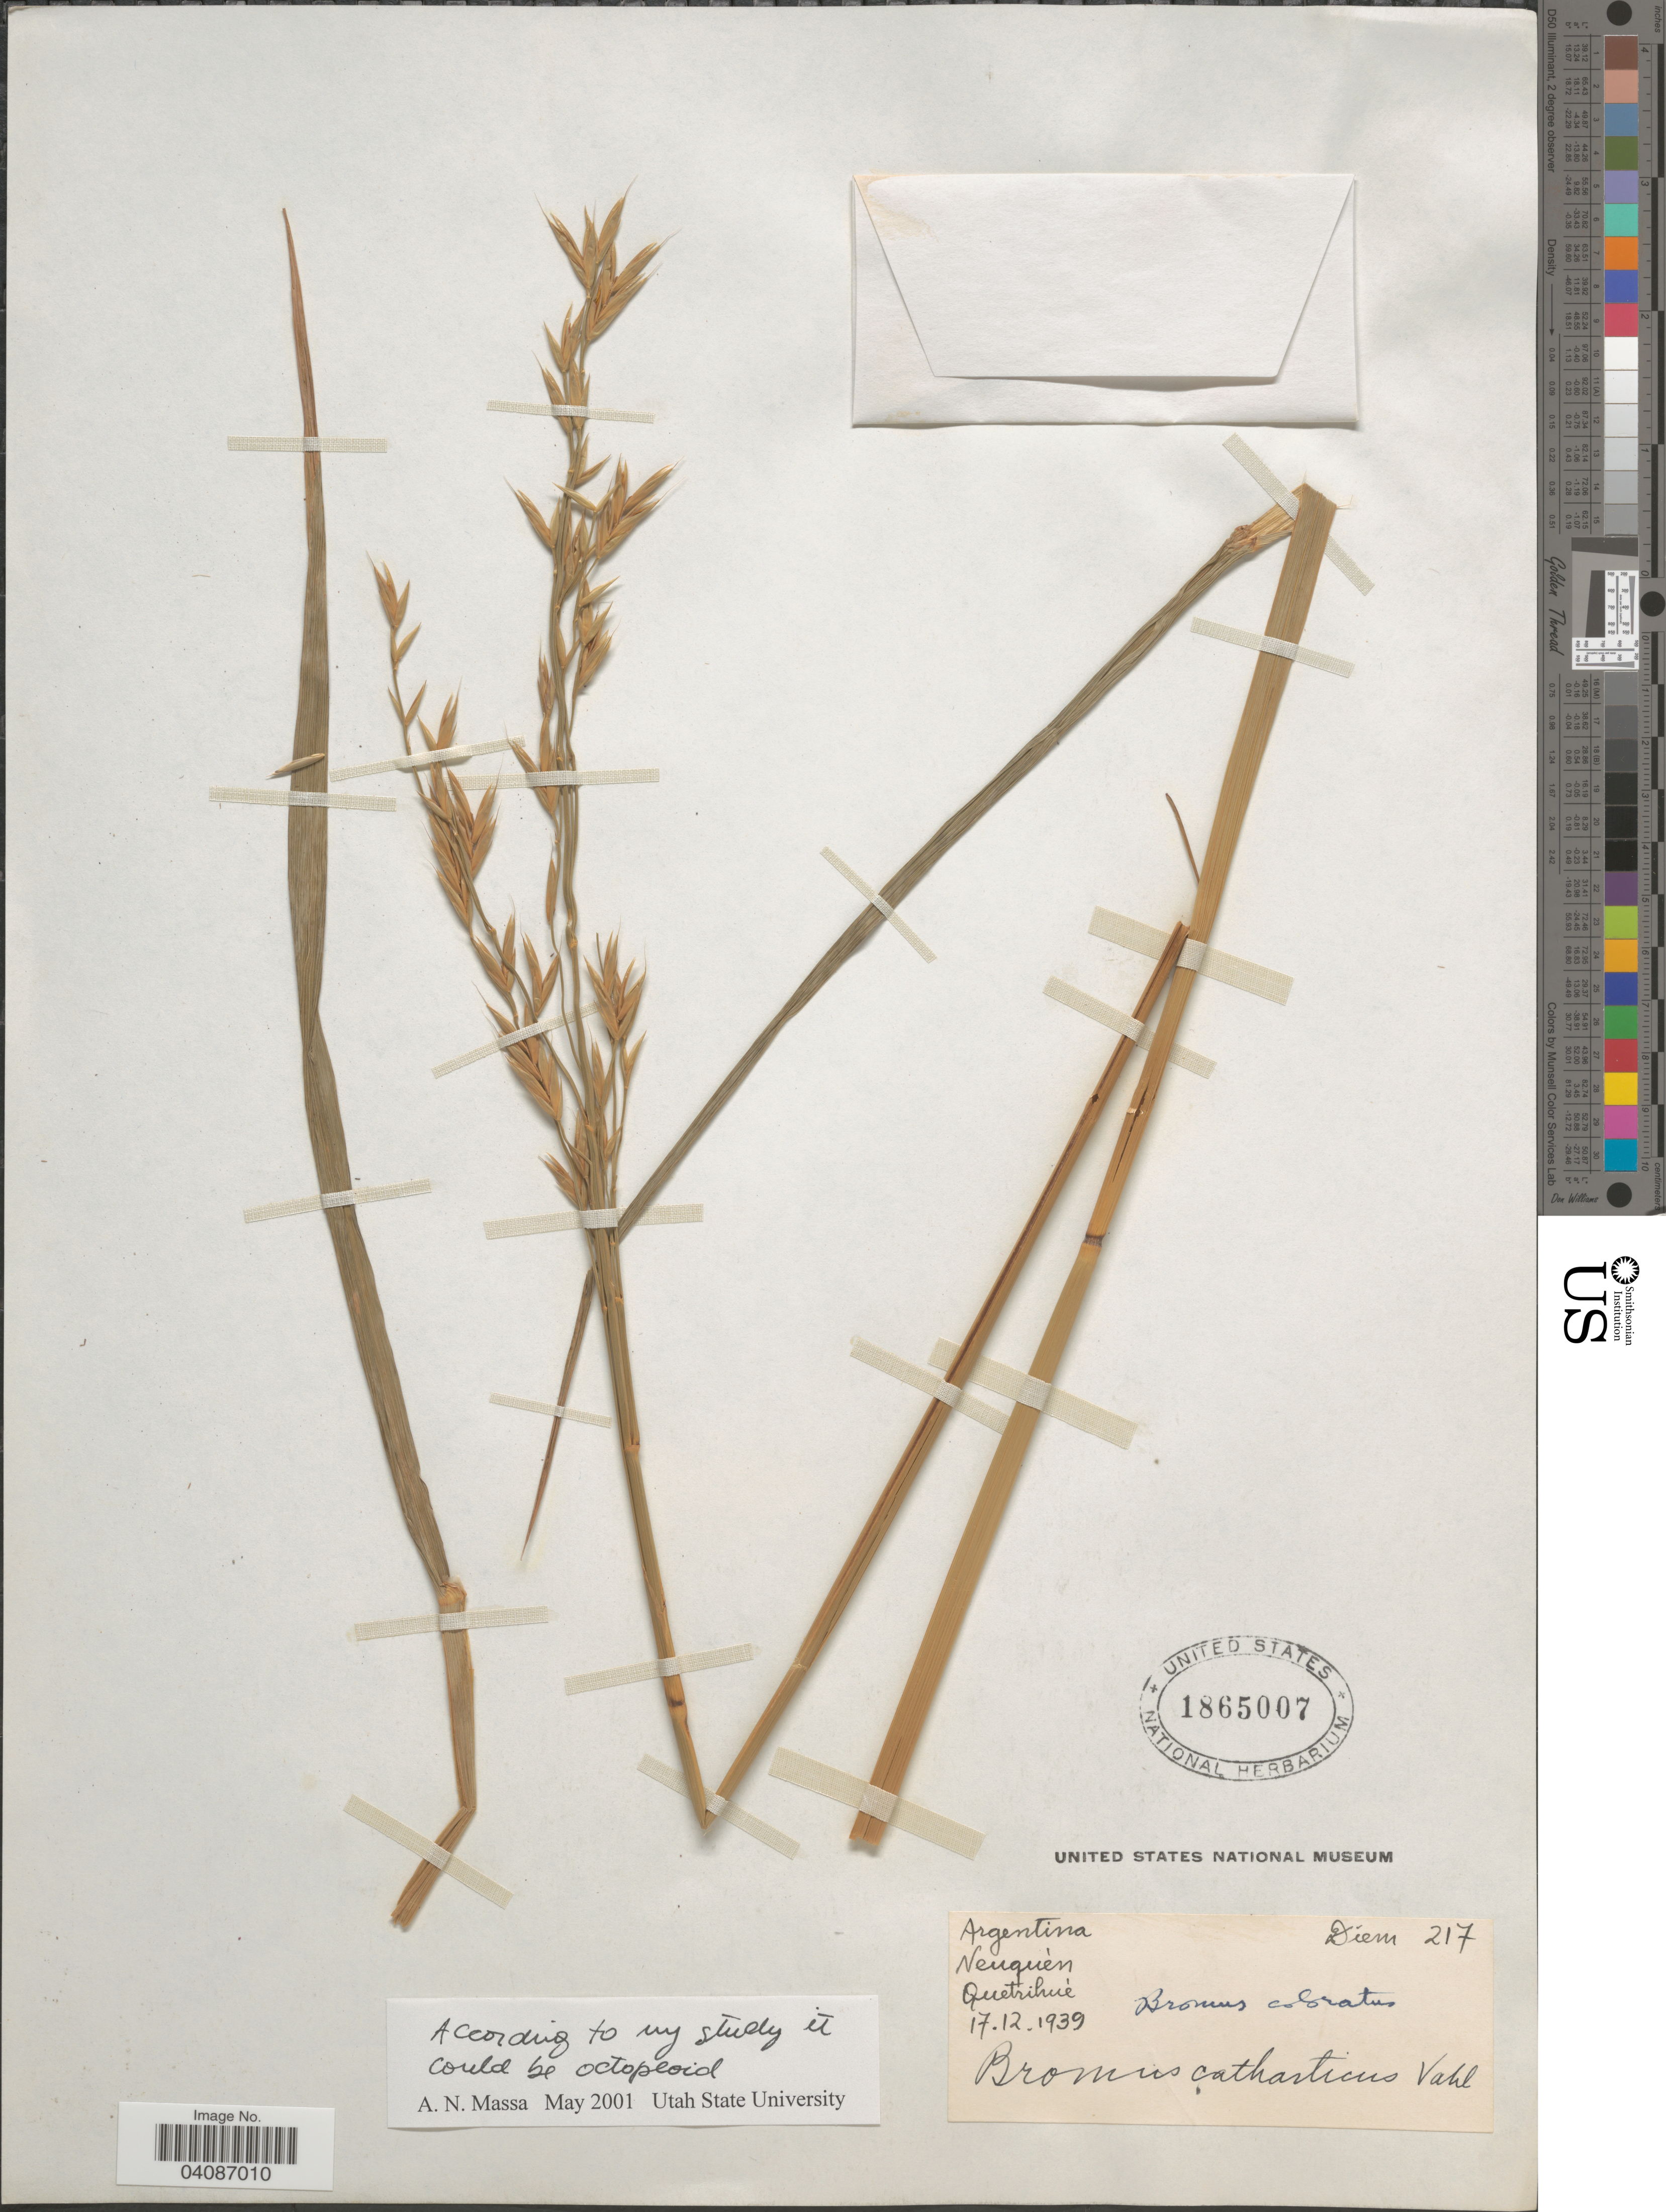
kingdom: Plantae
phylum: Tracheophyta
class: Liliopsida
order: Poales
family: Poaceae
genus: Bromus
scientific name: Bromus coloratus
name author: Steud.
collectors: Diem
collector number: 217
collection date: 1939-12-17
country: Argentina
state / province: Neuquen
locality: Neuquén. Quetrihué.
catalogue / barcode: US 1865007